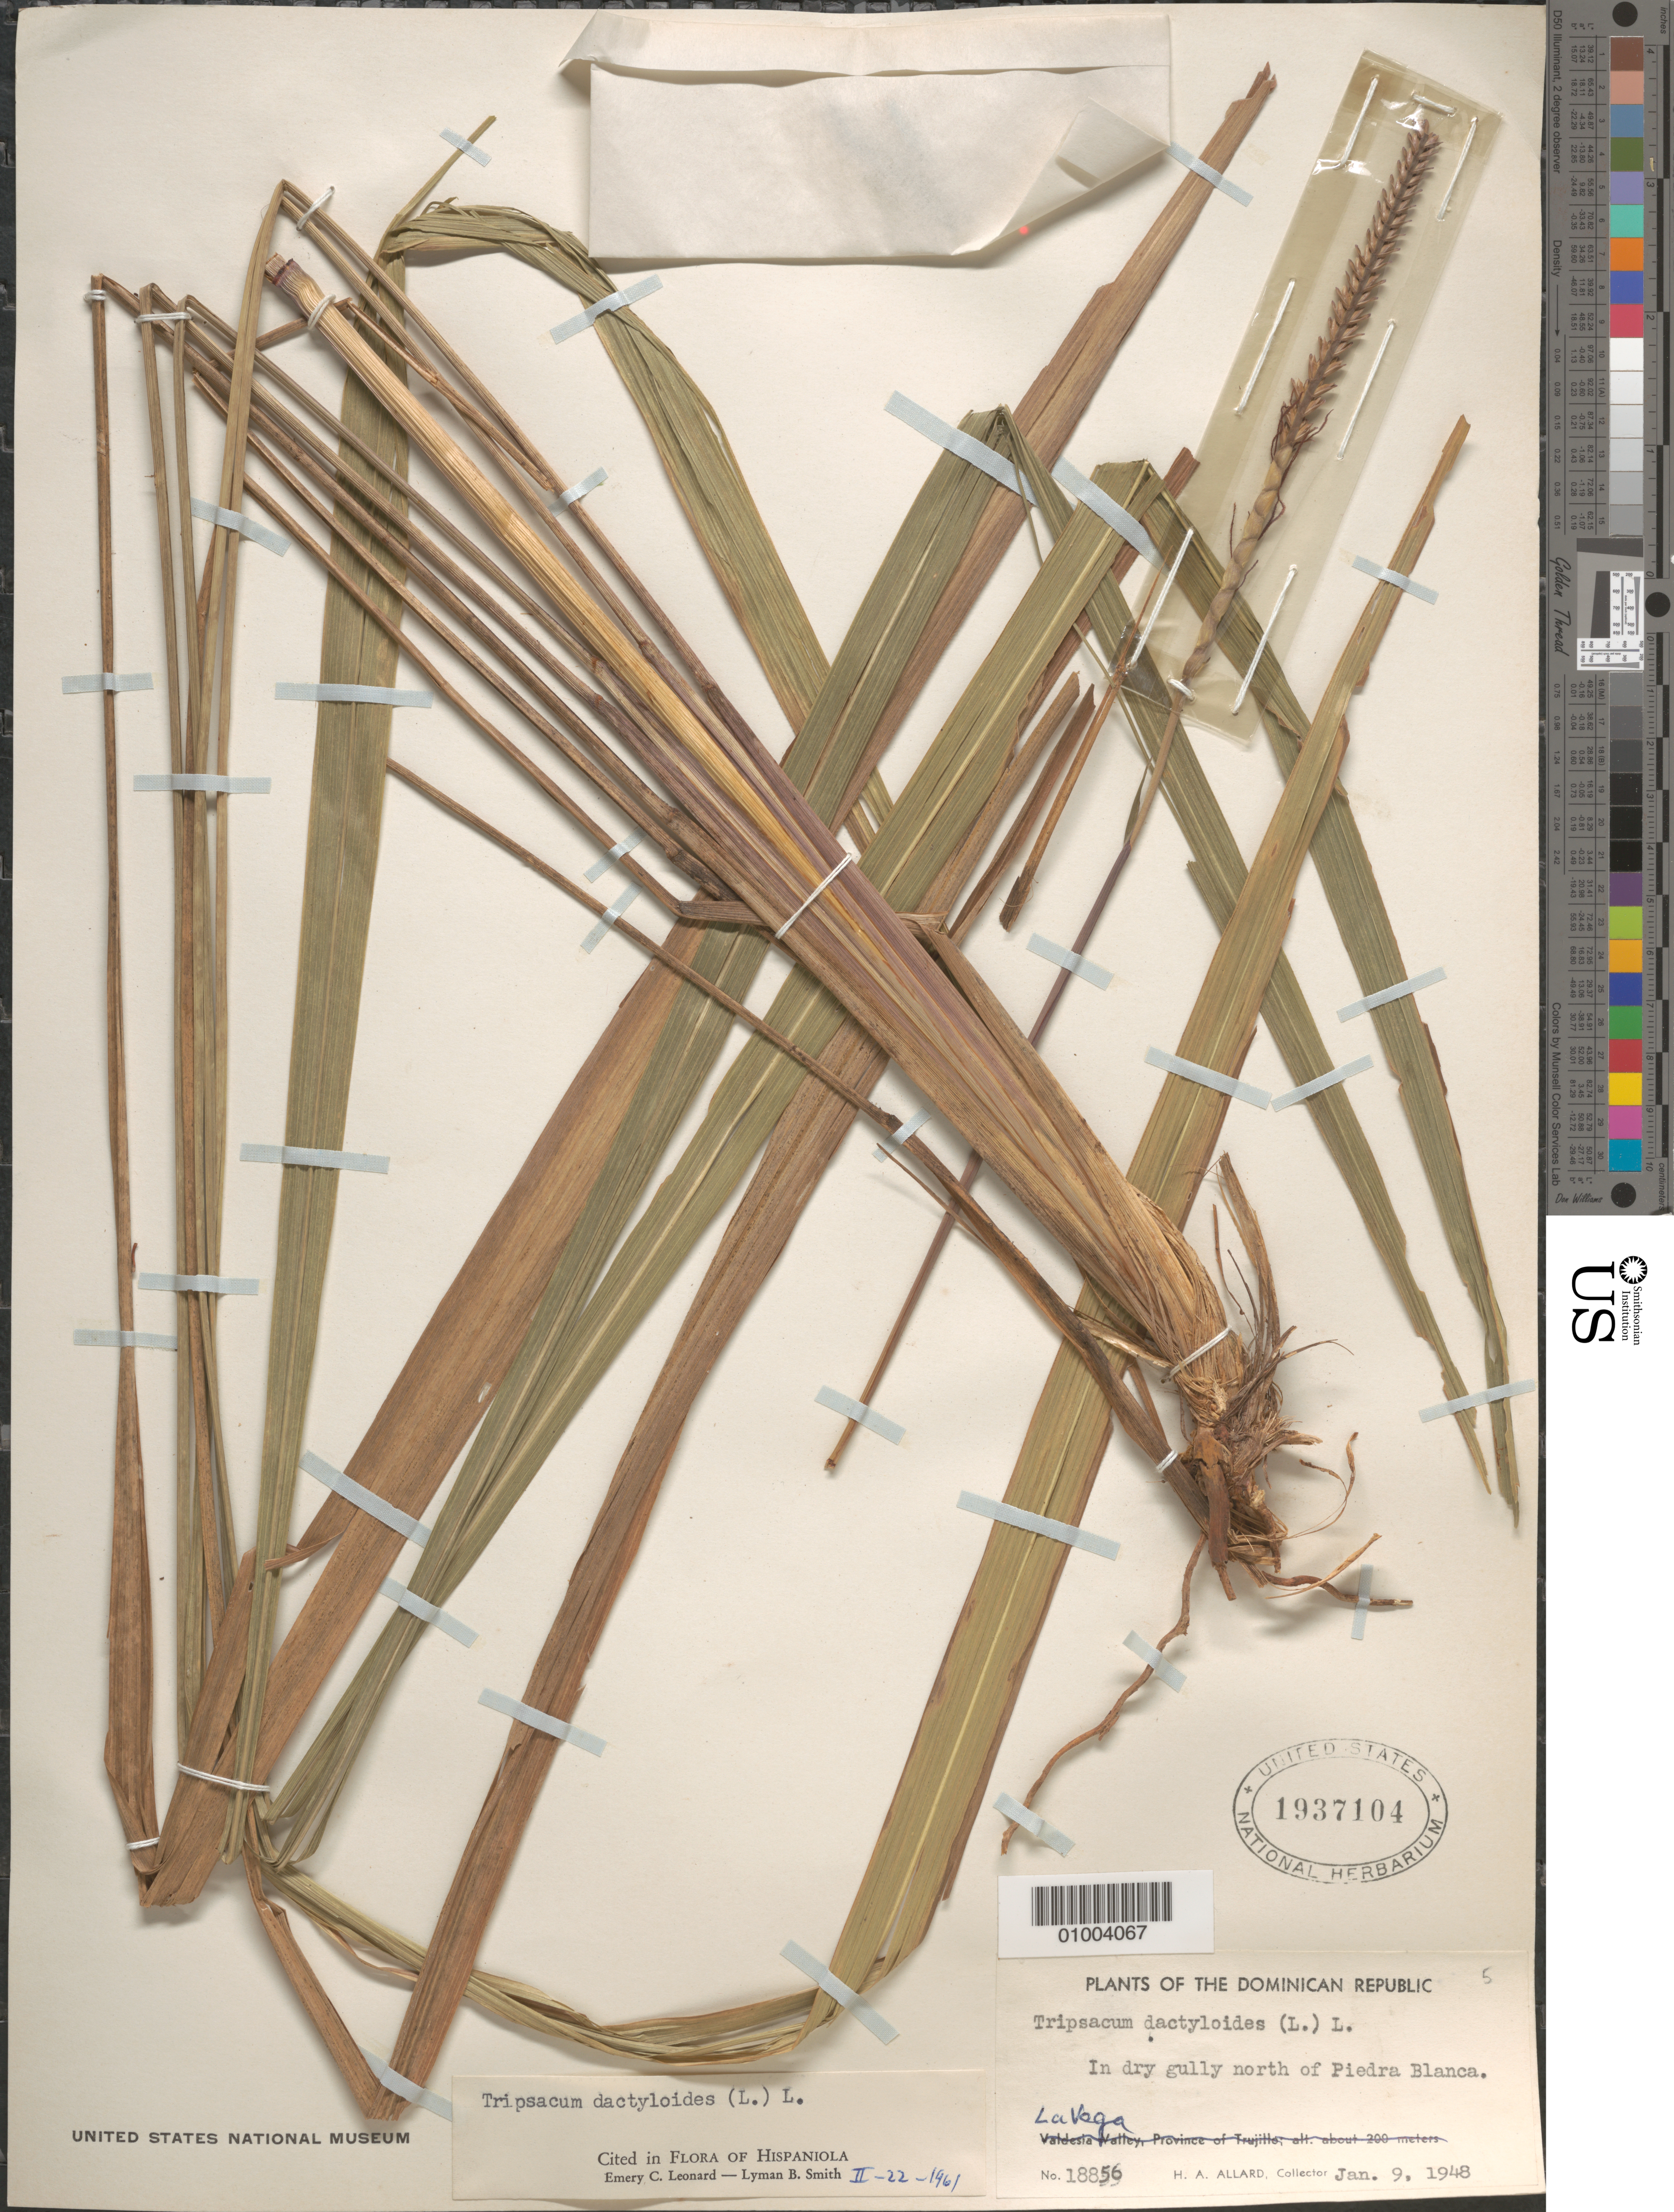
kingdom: Plantae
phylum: Tracheophyta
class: Liliopsida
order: Poales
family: Poaceae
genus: Tripsacum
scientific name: Tripsacum dactyloides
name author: (L.) L.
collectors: H. A. Allard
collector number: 18856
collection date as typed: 09 Jan 1948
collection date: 1948-01-09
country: Dominican Republic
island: Hispaniola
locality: In dry gully north of Piedra Blanca. La Vega.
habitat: in dry gully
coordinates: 0 N, 0 E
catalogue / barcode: US 1937104